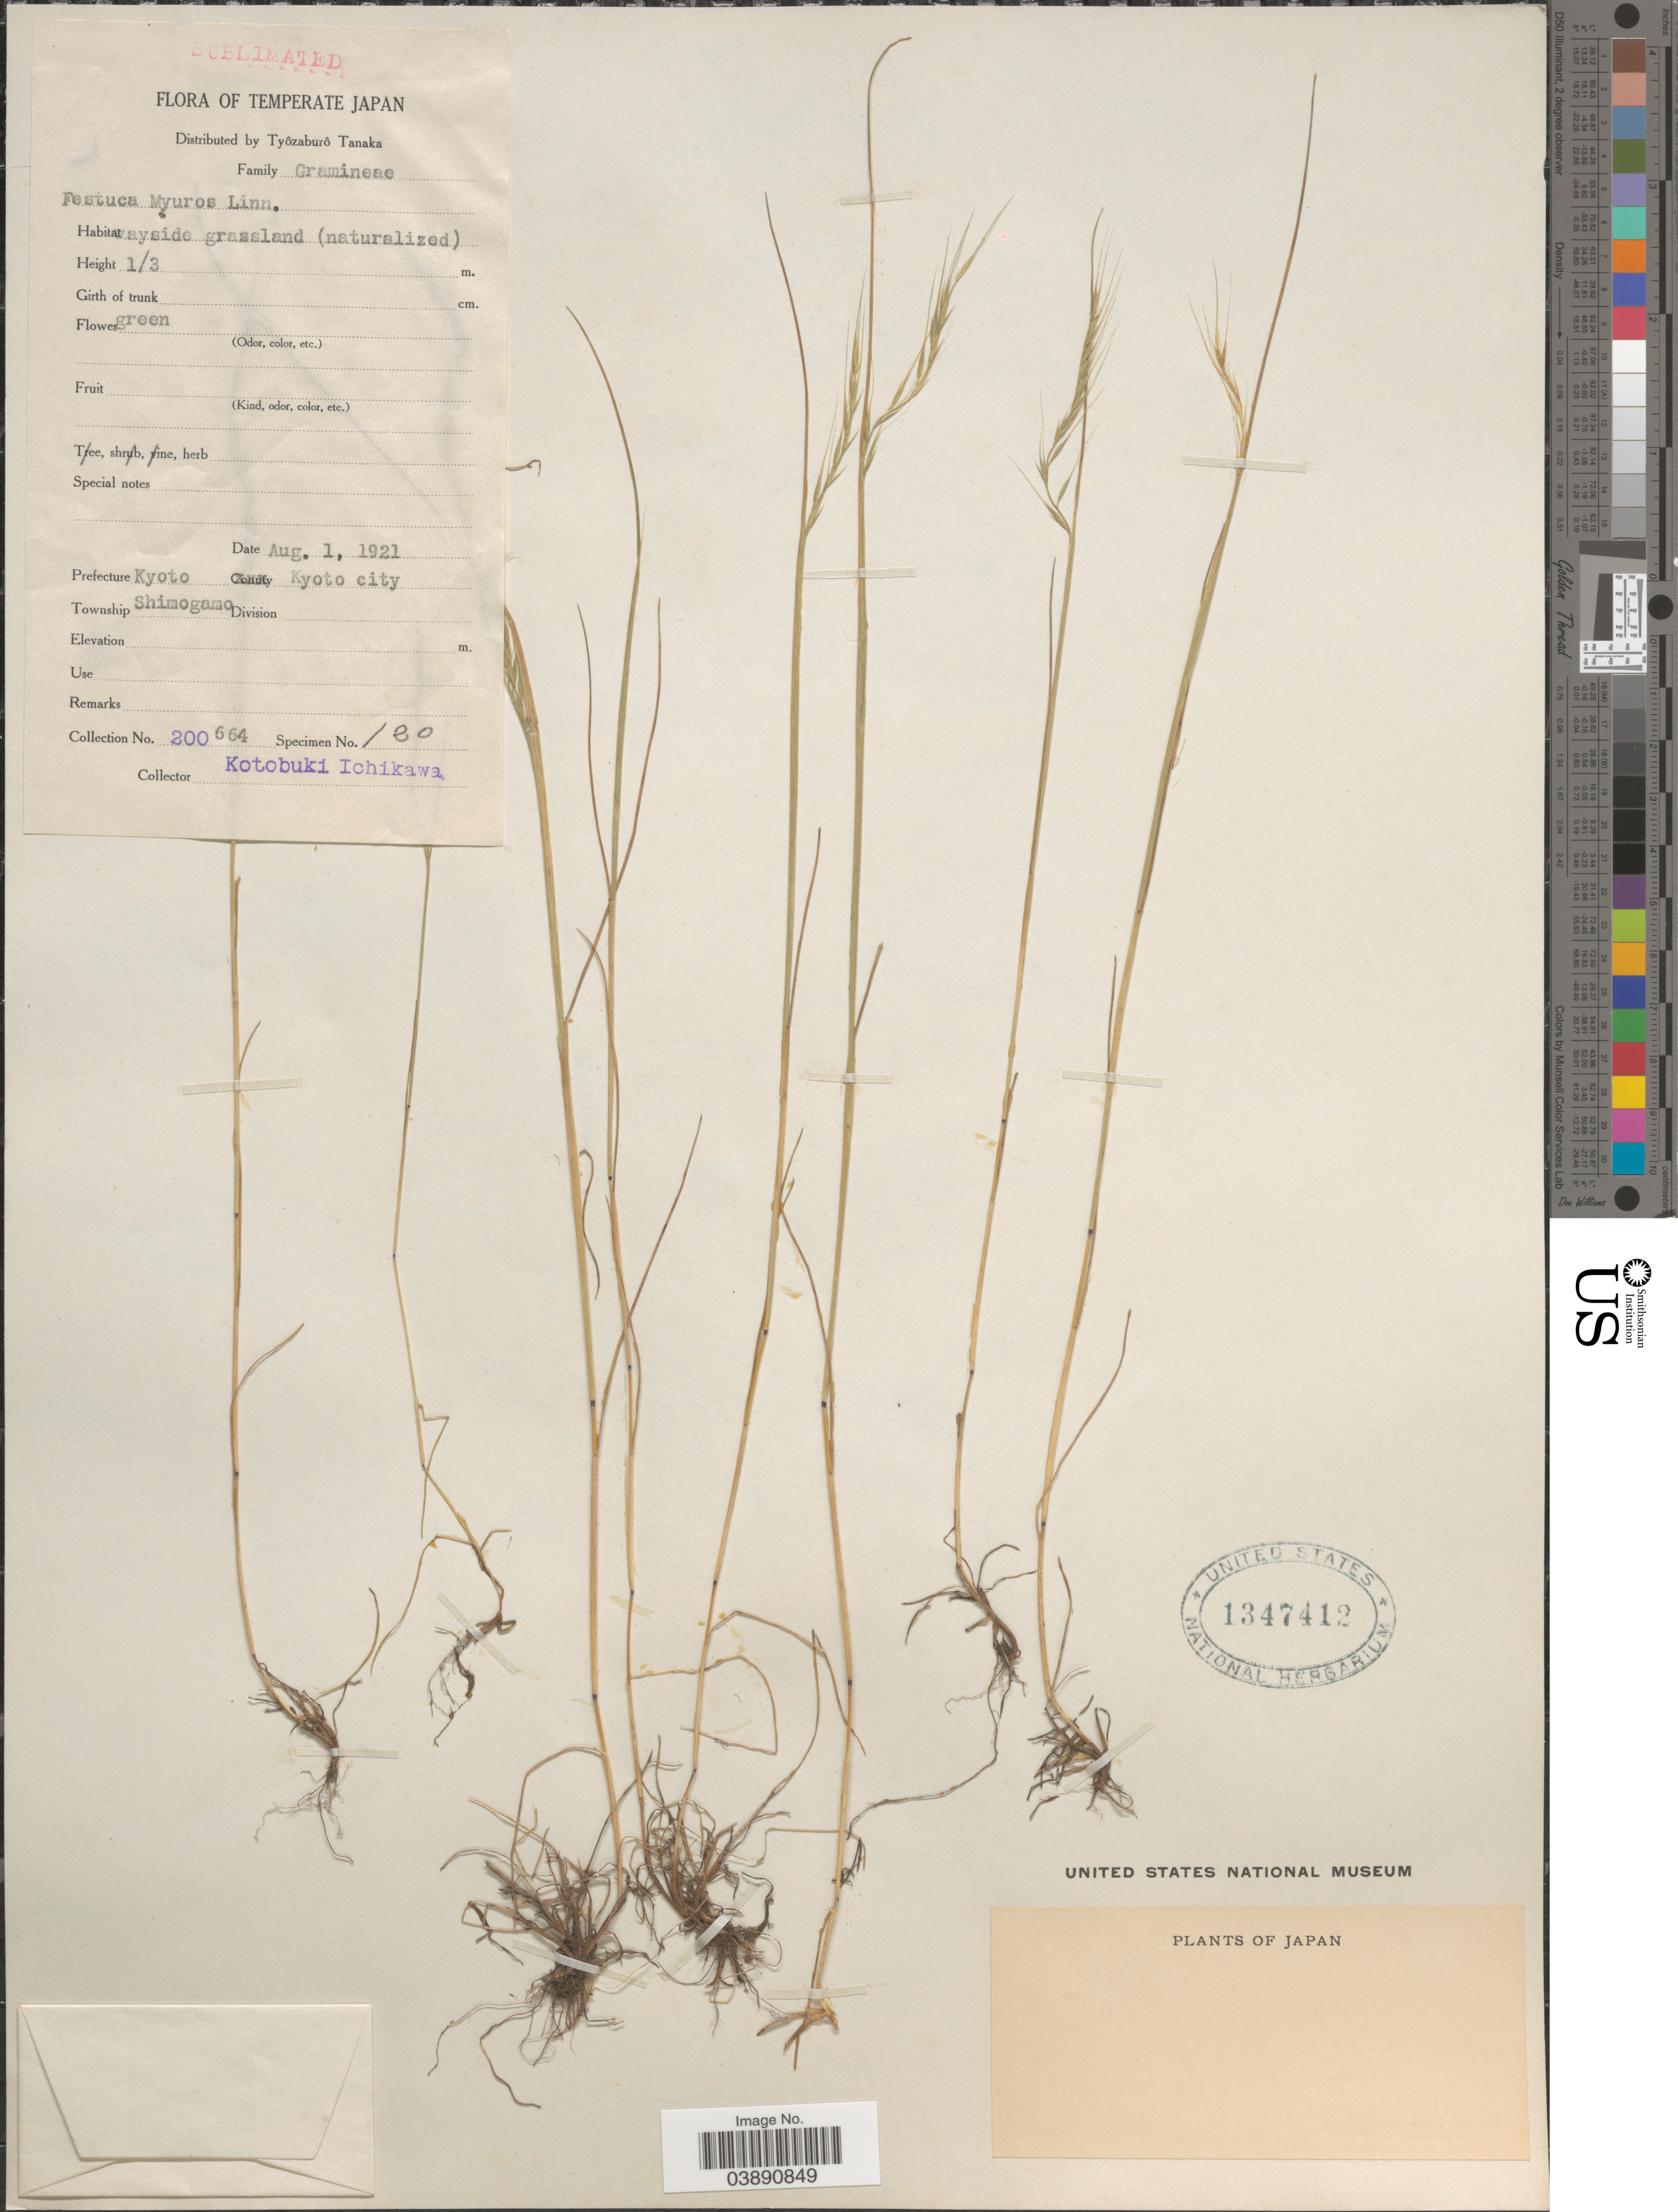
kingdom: Plantae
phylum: Tracheophyta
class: Liliopsida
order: Poales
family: Poaceae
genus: Festuca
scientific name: Festuca myuros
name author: L.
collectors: K. Ichikawa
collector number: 200/664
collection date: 1921-08-01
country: Japan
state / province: Kyoto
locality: Temperate Japan. Prefecture Kyoto. Kyoto City. Township Shimogamo.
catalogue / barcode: US 1347412